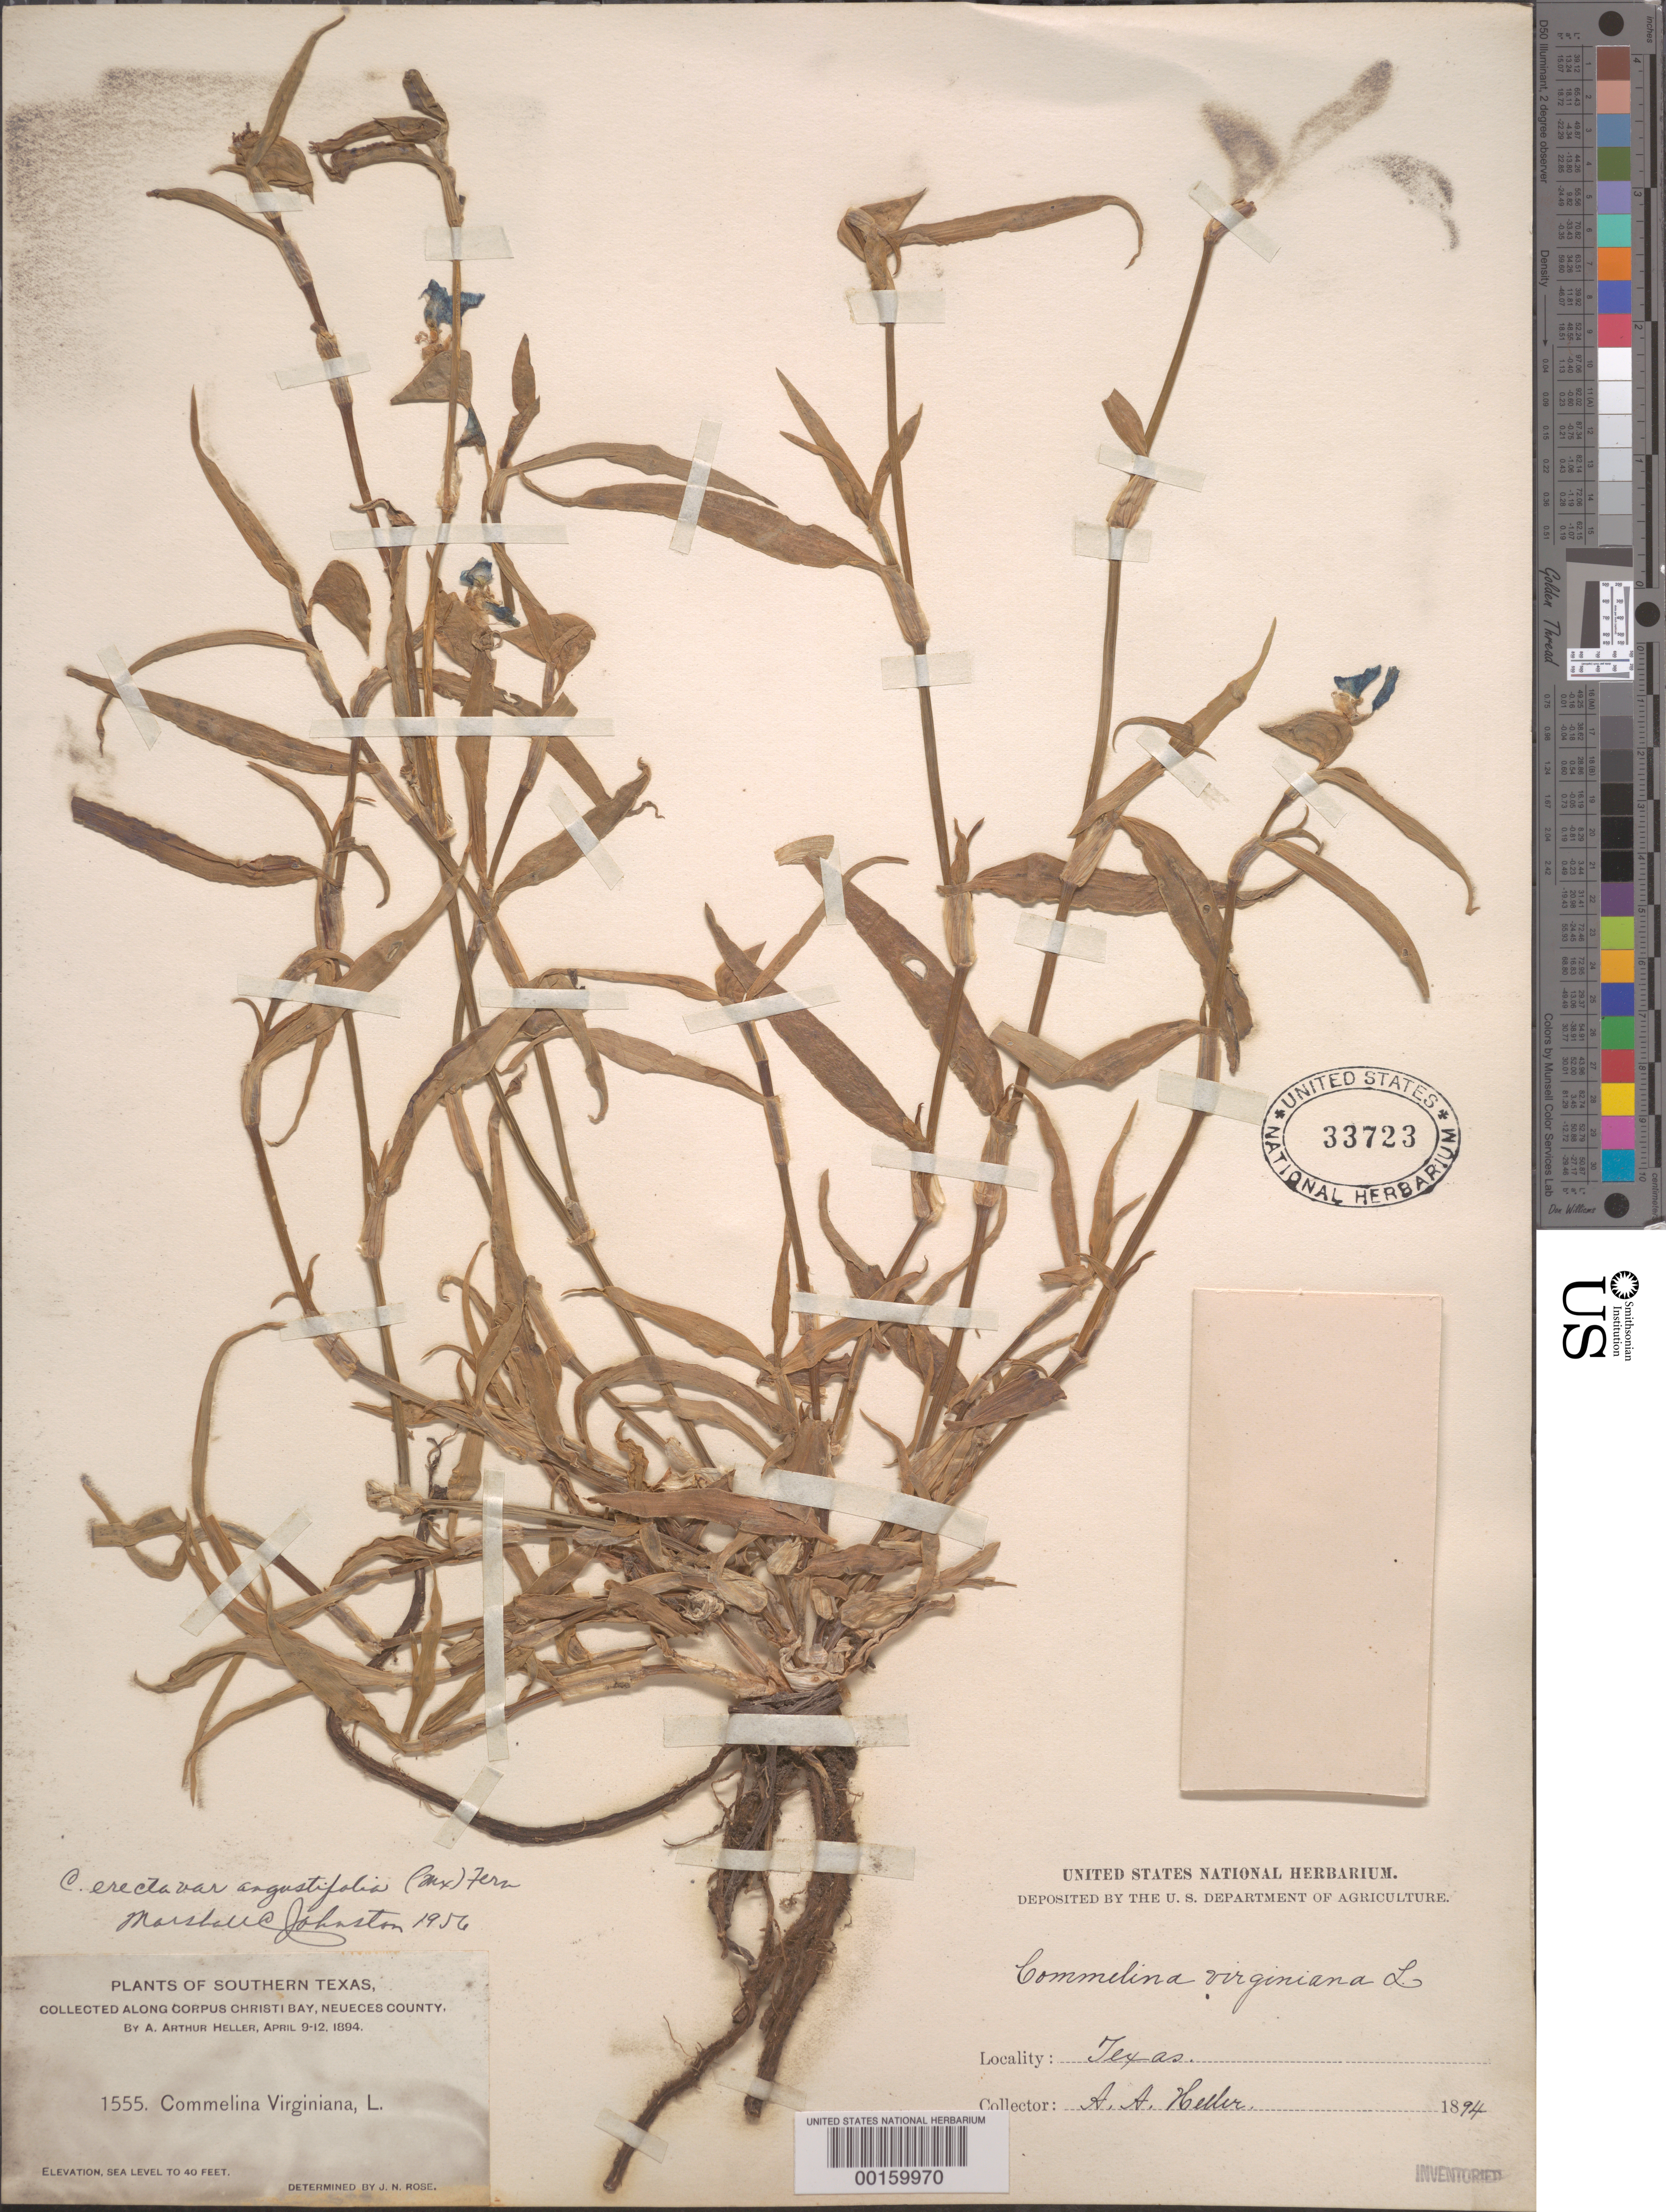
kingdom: Plantae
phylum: Tracheophyta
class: Liliopsida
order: Commelinales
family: Commelinaceae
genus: Commelina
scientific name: Commelina erecta var. angustifolia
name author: (Michx.) Fernald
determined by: Johnston, Marshall C.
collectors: A. A. Heller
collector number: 1555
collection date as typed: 09 Apr 1894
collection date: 1894-04-09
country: United States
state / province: Texas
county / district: Nueces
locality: Corpus christi bay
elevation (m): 1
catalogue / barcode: US 33723